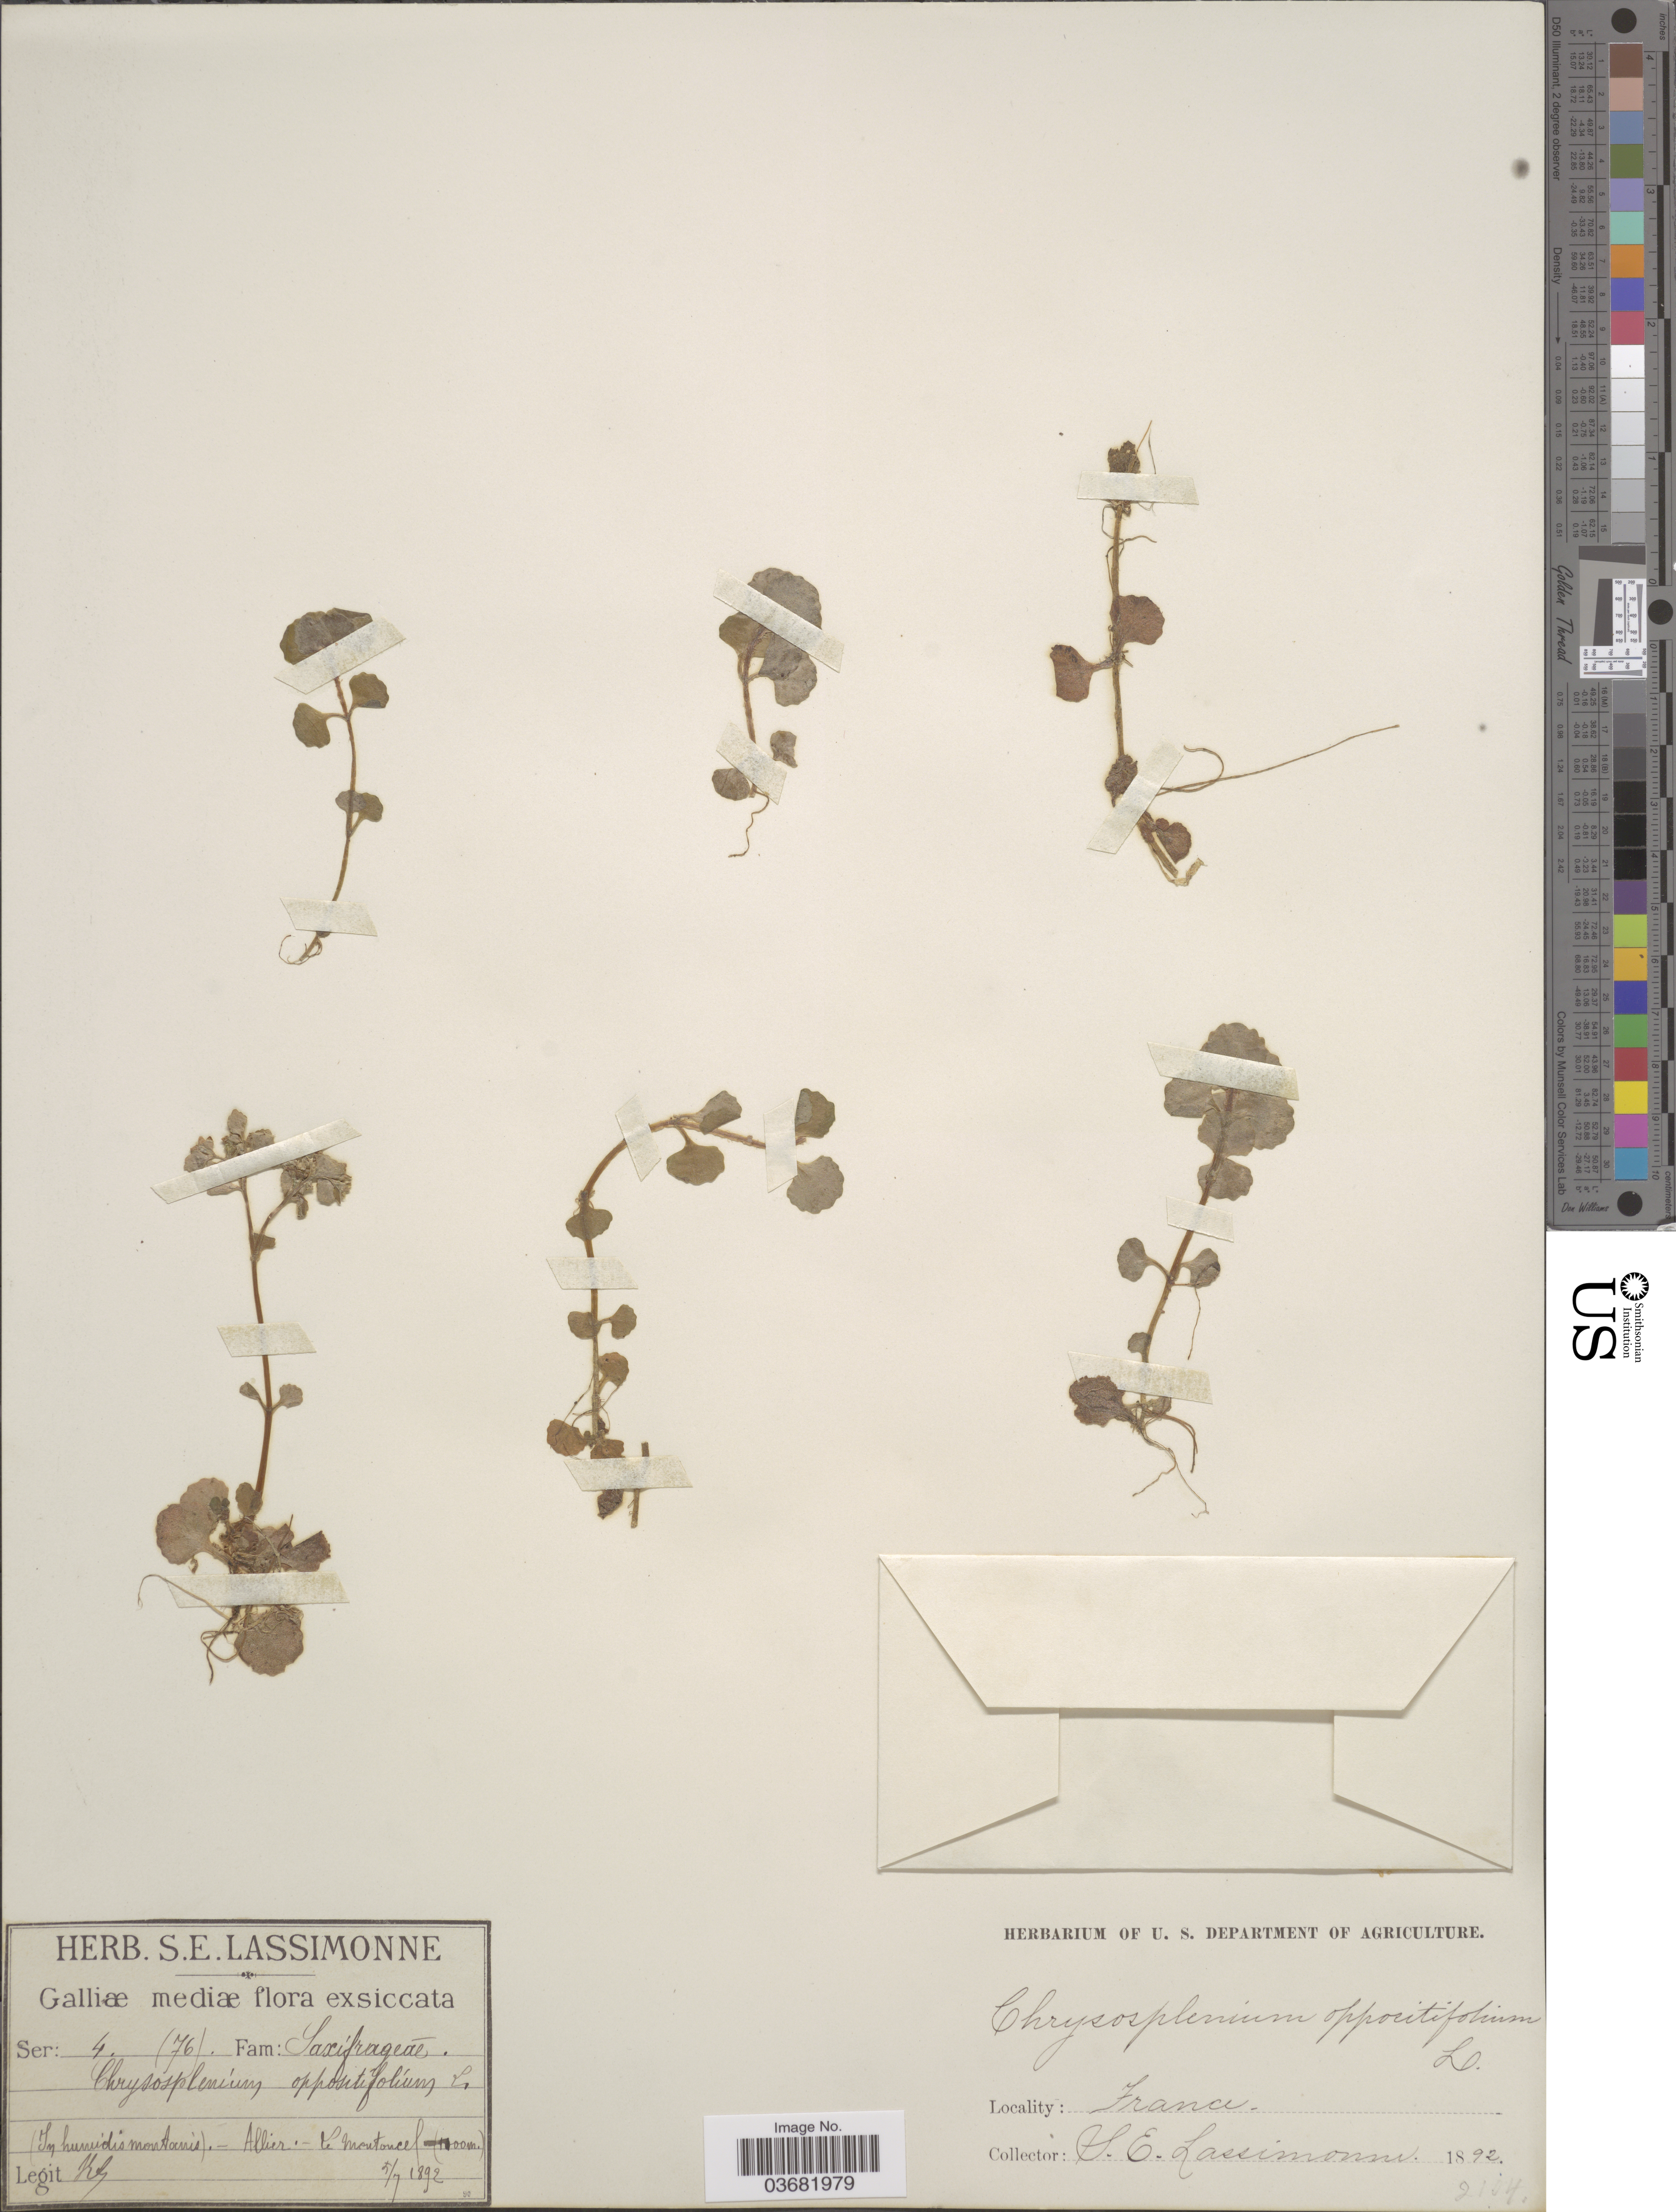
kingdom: Plantae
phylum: Tracheophyta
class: Magnoliopsida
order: Saxifragales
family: Saxifragaceae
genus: Chrysosplenium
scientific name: Chrysosplenium oppositifolium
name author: L.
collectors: S. Lassimonne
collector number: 2104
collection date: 1892-07-05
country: France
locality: Galliæ mediæ. (In humidis montanis). - Allier - Le Montoncel.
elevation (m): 1000